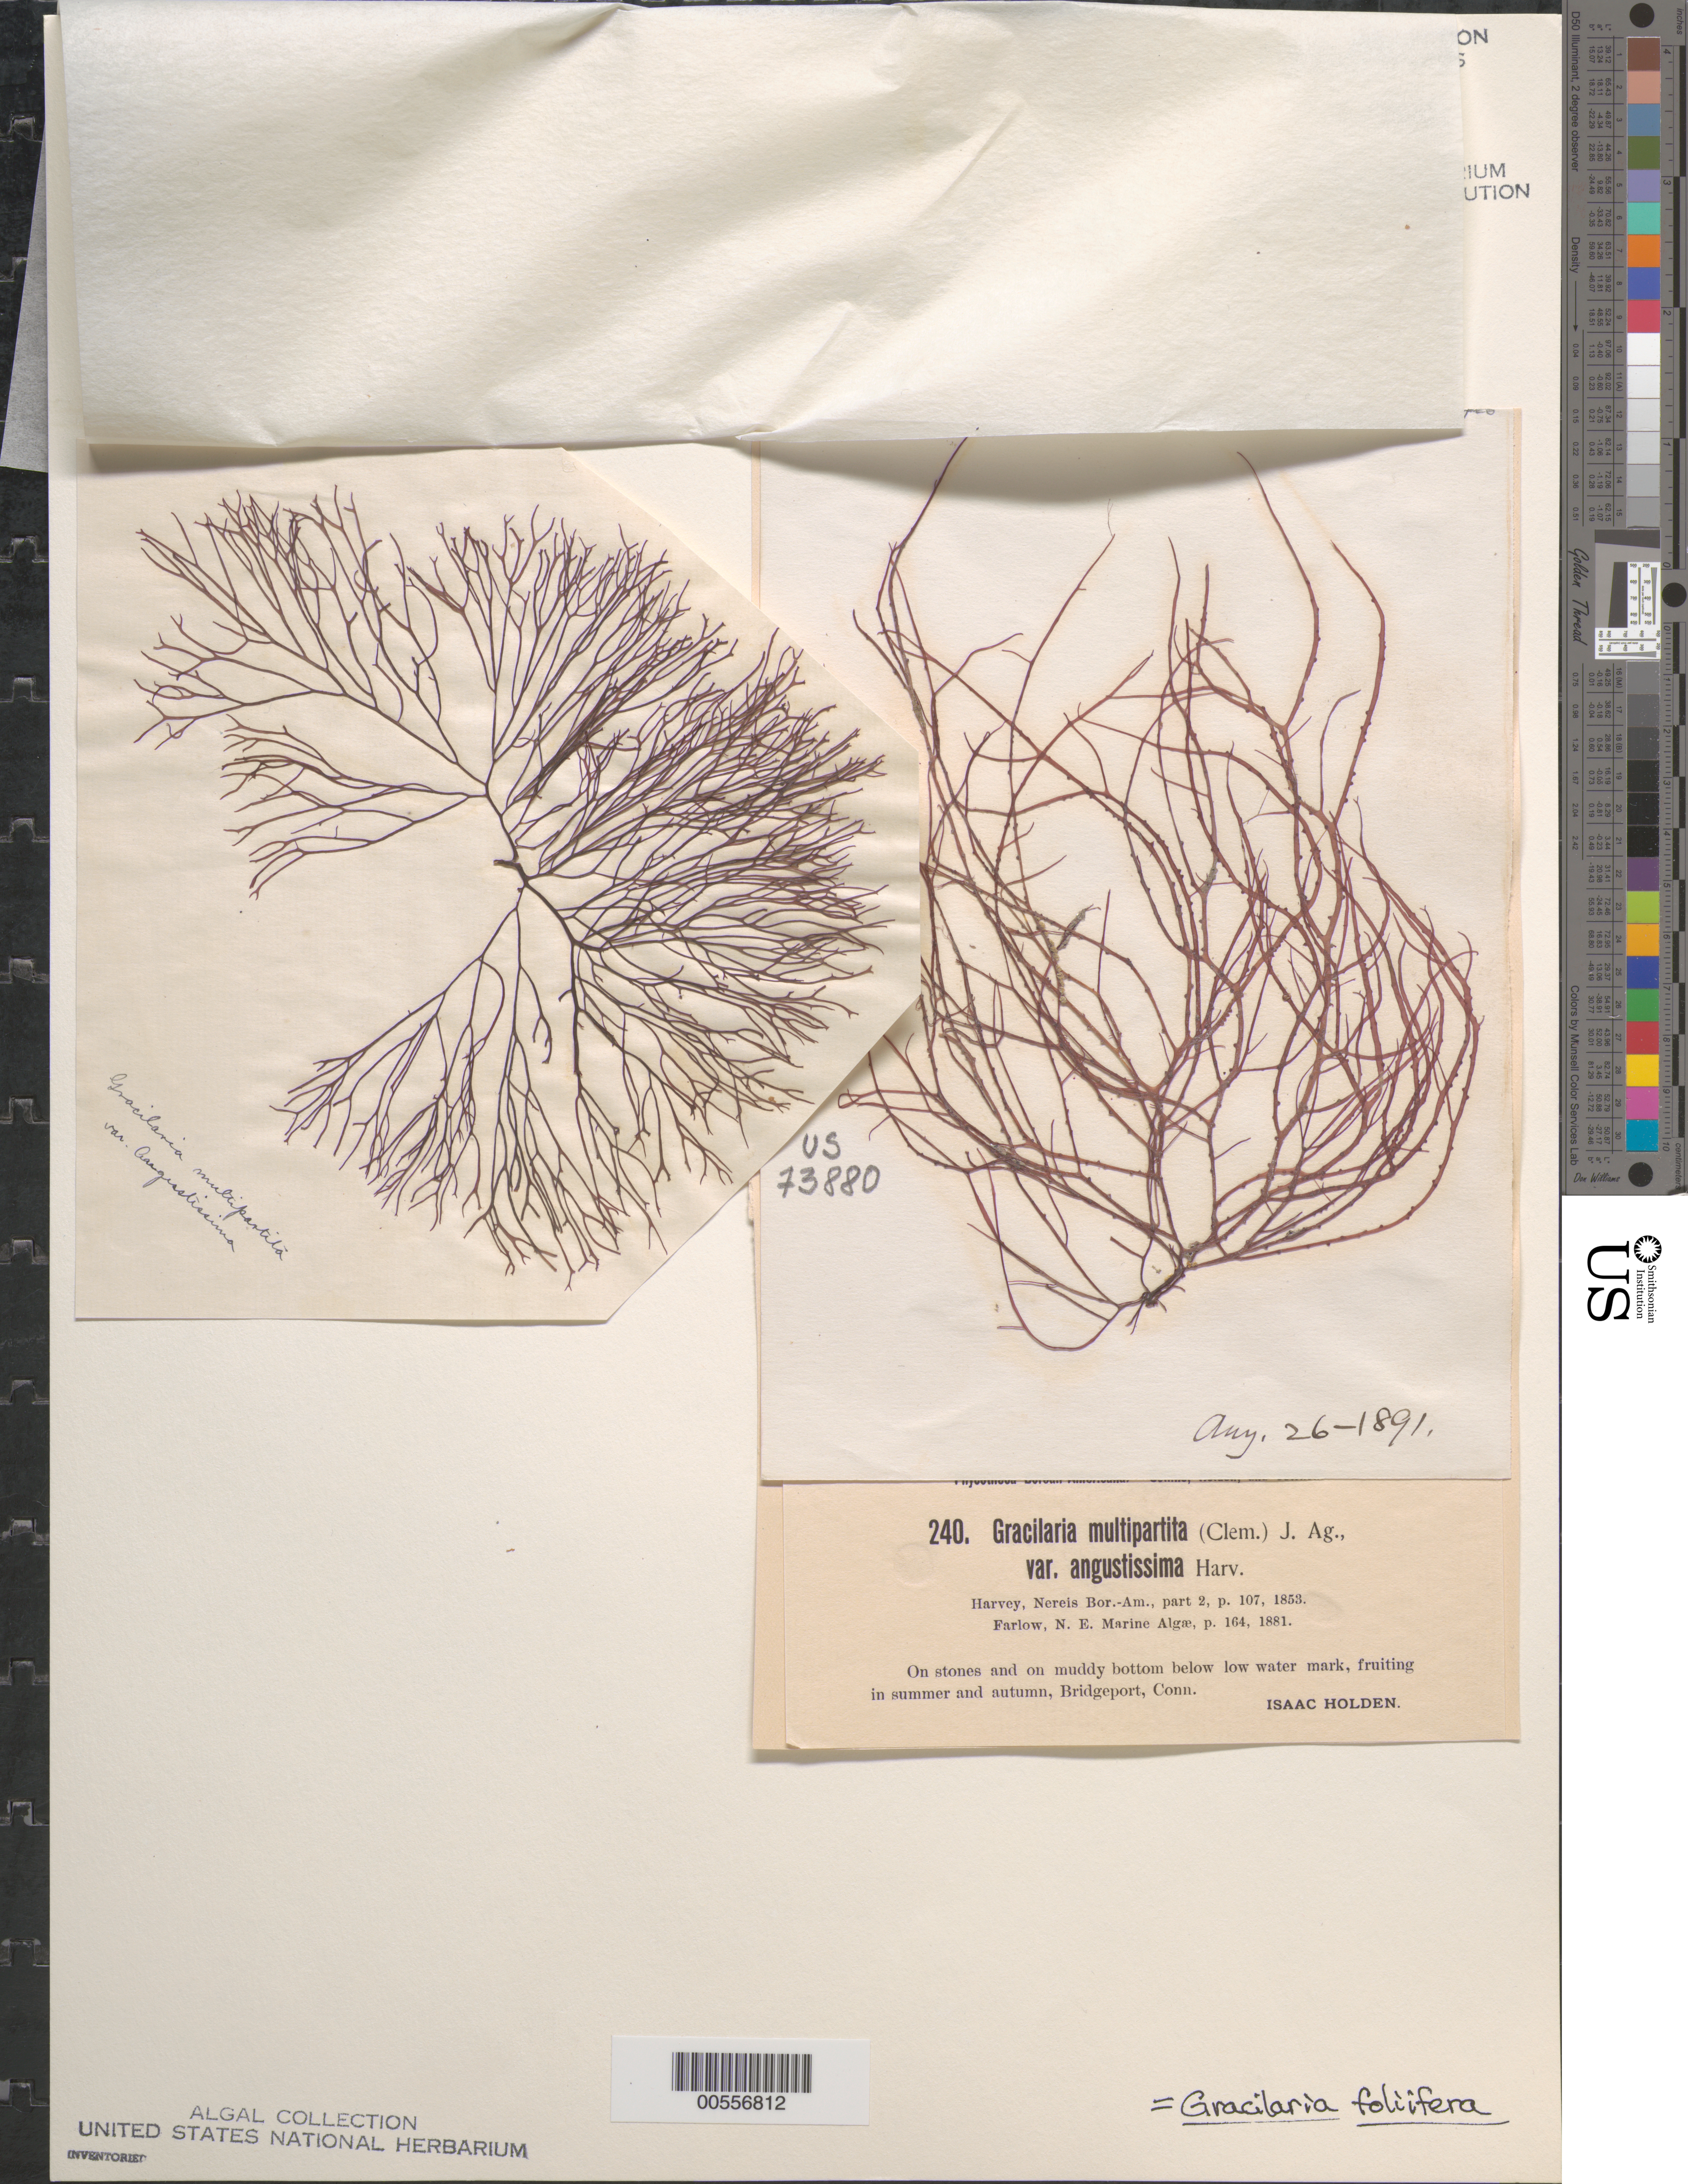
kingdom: Plantae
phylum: Rhodophyta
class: Florideophyceae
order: Gracilariales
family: Gracilariaceae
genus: Gracilaria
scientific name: Gracilaria foliifera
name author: (Forssk.) Børgesen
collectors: I. Holden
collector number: PB-A 240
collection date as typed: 26 Aug 1891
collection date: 1891-08-26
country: United States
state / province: Connecticut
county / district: Fairfield County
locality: Bridgeport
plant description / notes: Collins, Holden & Setchell, Phycotheca Boreali-Americana, as Gracilaria multipartita v. angustissima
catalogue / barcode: US 73880